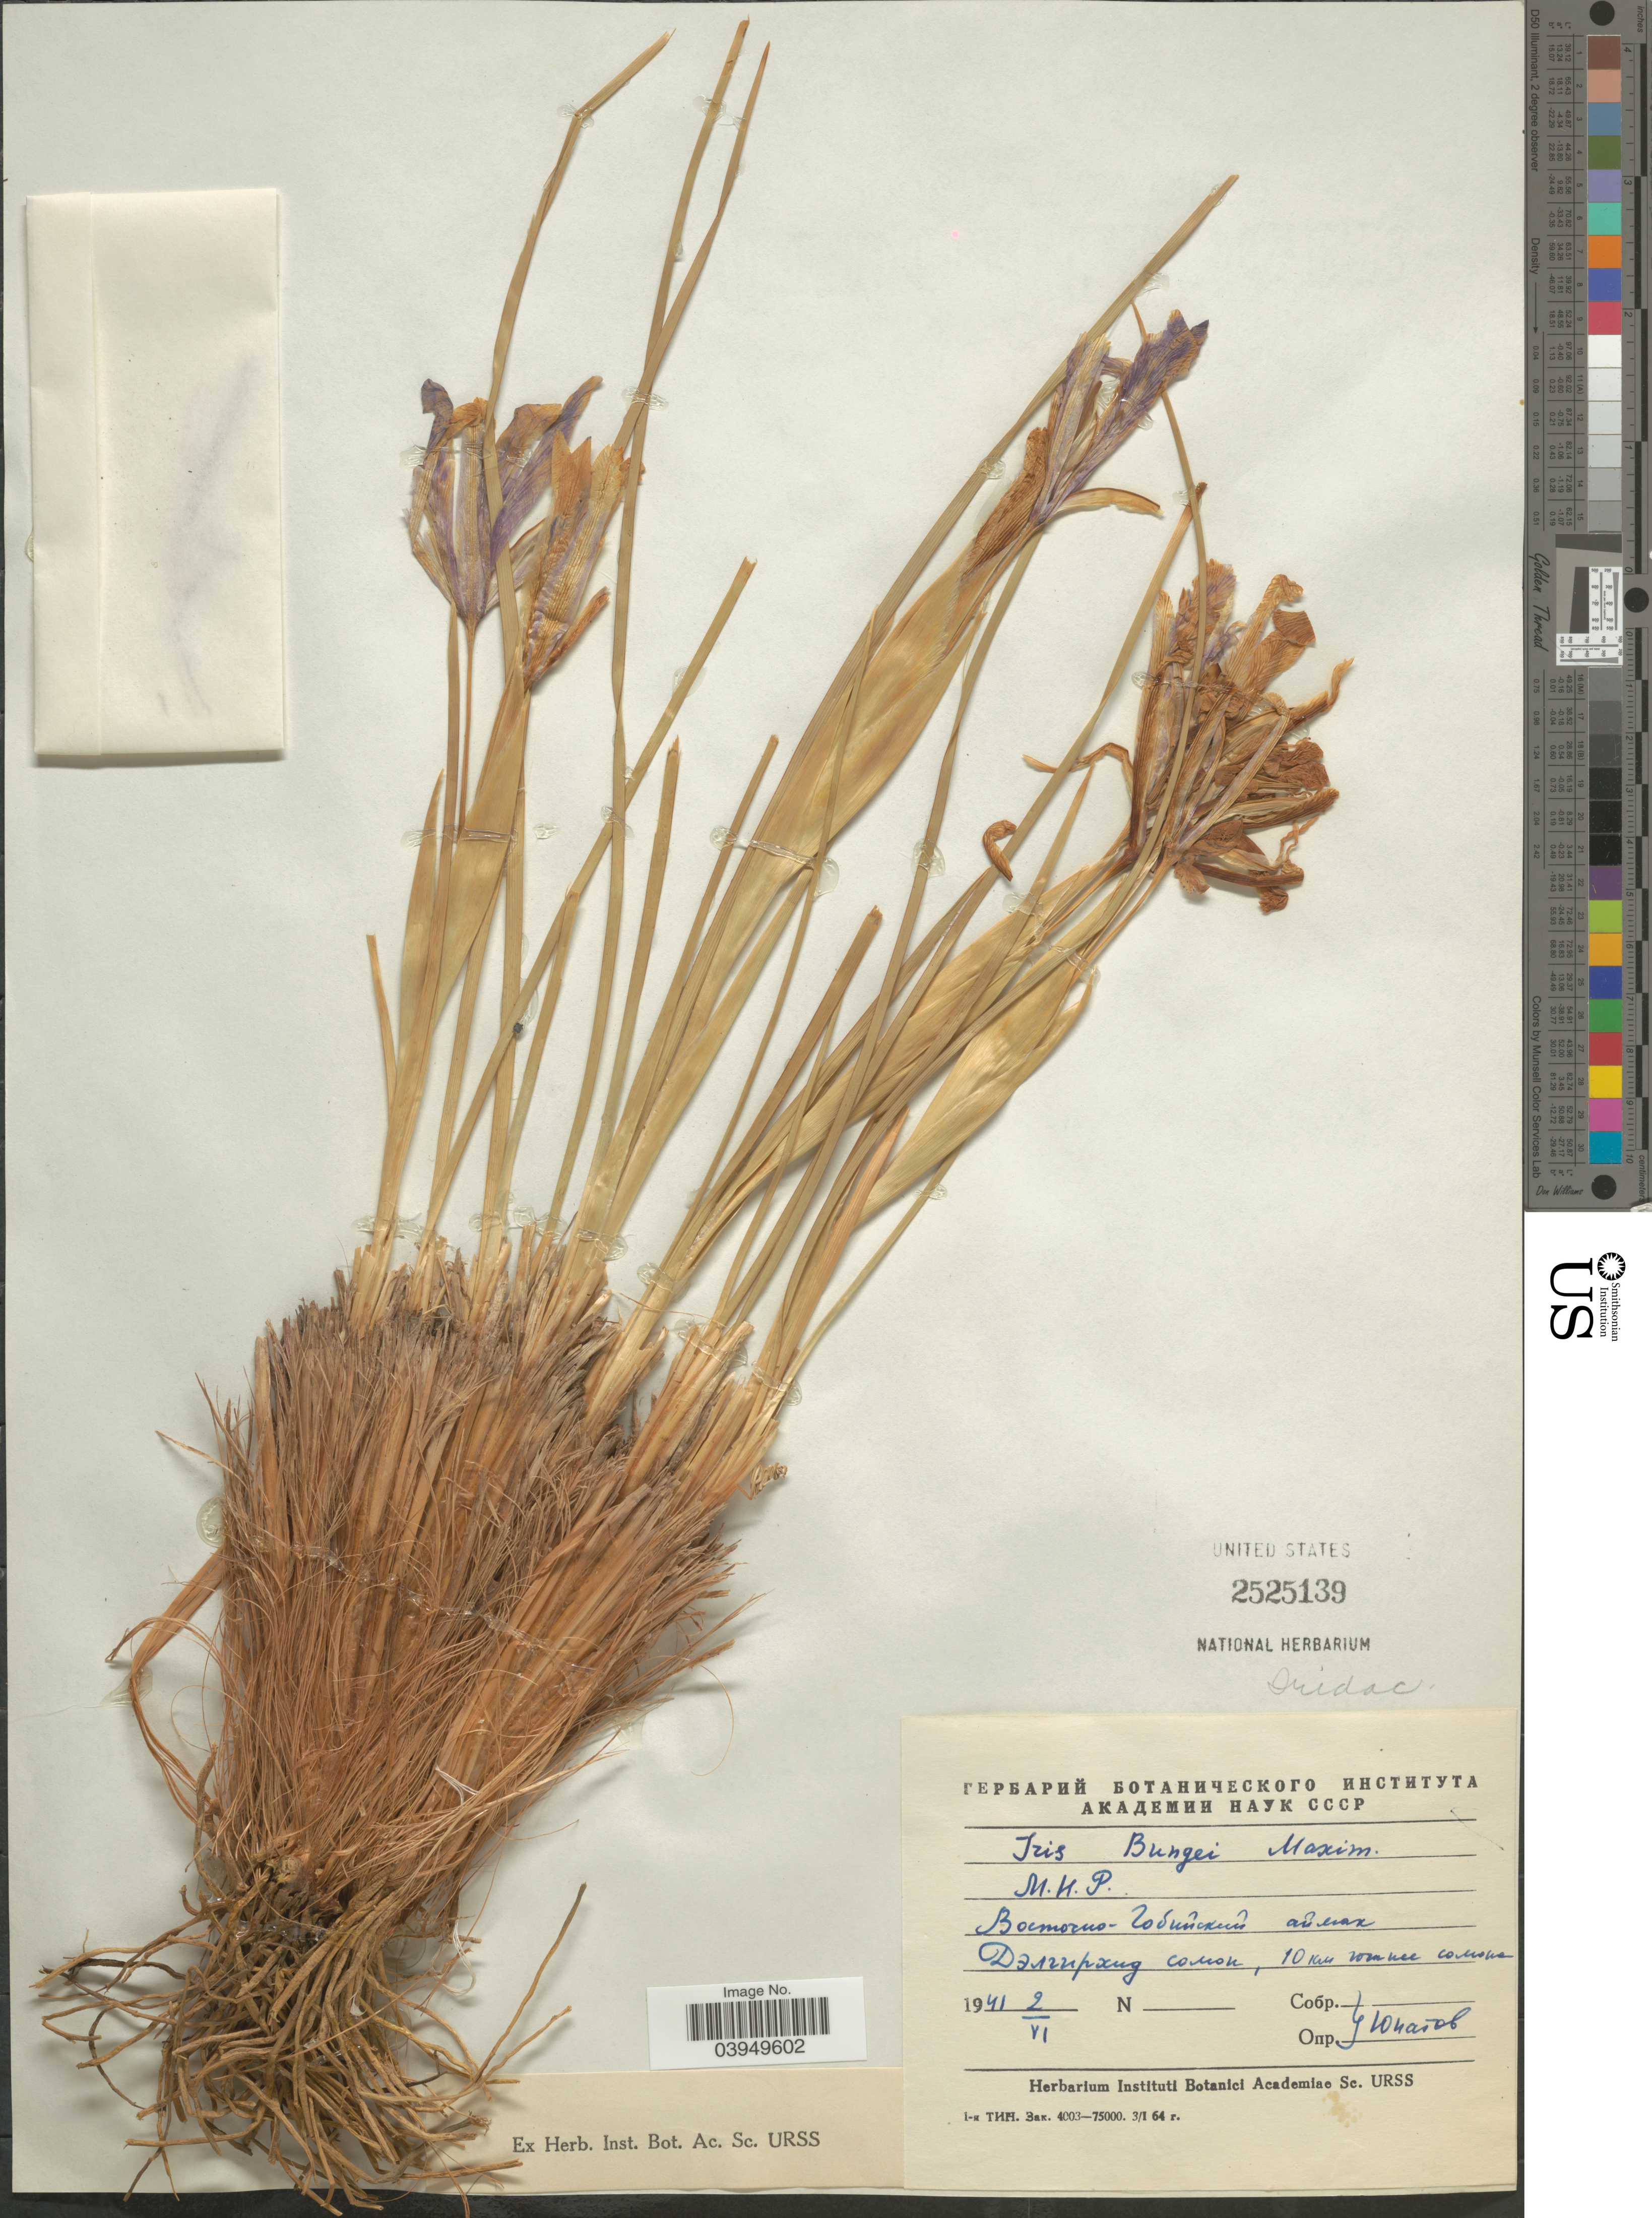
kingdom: Plantae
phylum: Tracheophyta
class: Liliopsida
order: Asparagales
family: Iridaceae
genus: Iris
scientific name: Iris bungei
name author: Maxim.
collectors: A. Unatov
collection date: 1941-06-02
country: Mongolia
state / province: Dornogov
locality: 10 km South of Delgerekh sum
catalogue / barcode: US 2525139